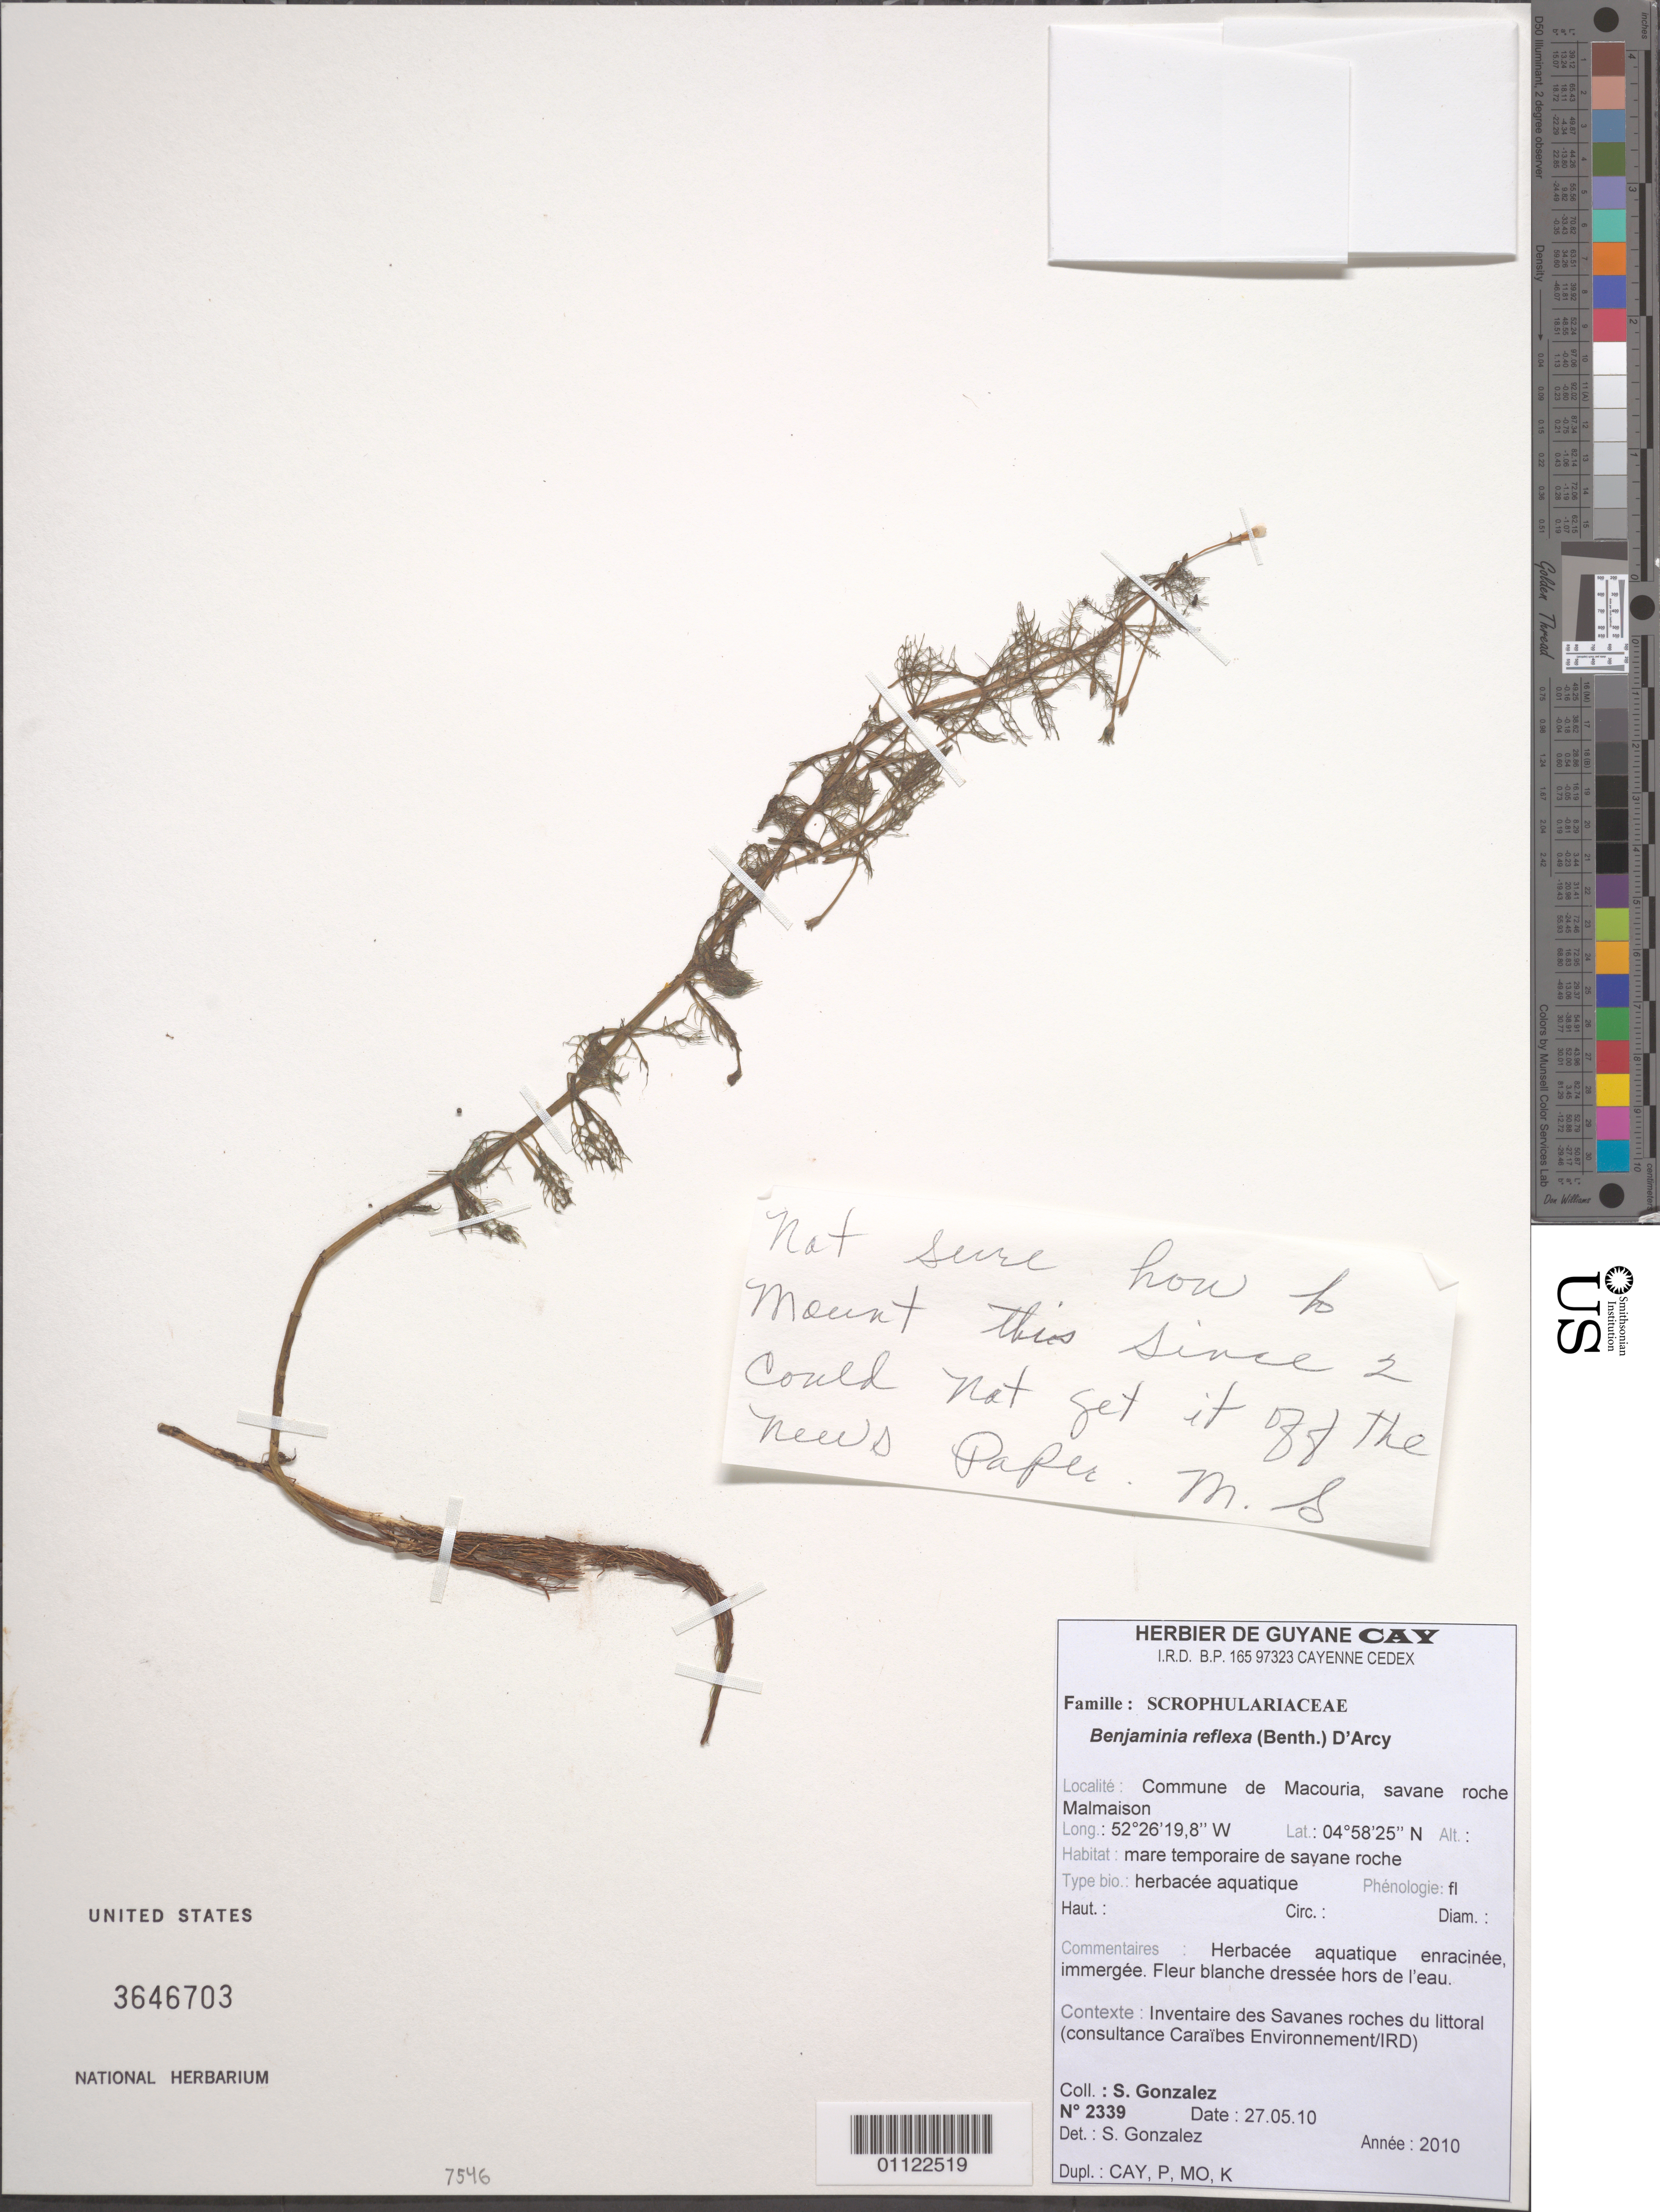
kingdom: Plantae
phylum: Tracheophyta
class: Magnoliopsida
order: Lamiales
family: Plantaginaceae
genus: Benjaminia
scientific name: Benjaminia reflexa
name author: (Benth.) D'Arcy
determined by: Gonzalez, Sophie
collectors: S. Gonzalez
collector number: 2339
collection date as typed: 27-May-10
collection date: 1910-05-27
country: French Guiana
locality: Commune de Macouria, savane roche Malmaison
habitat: Mare temporaire de savane roche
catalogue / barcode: US 3646703